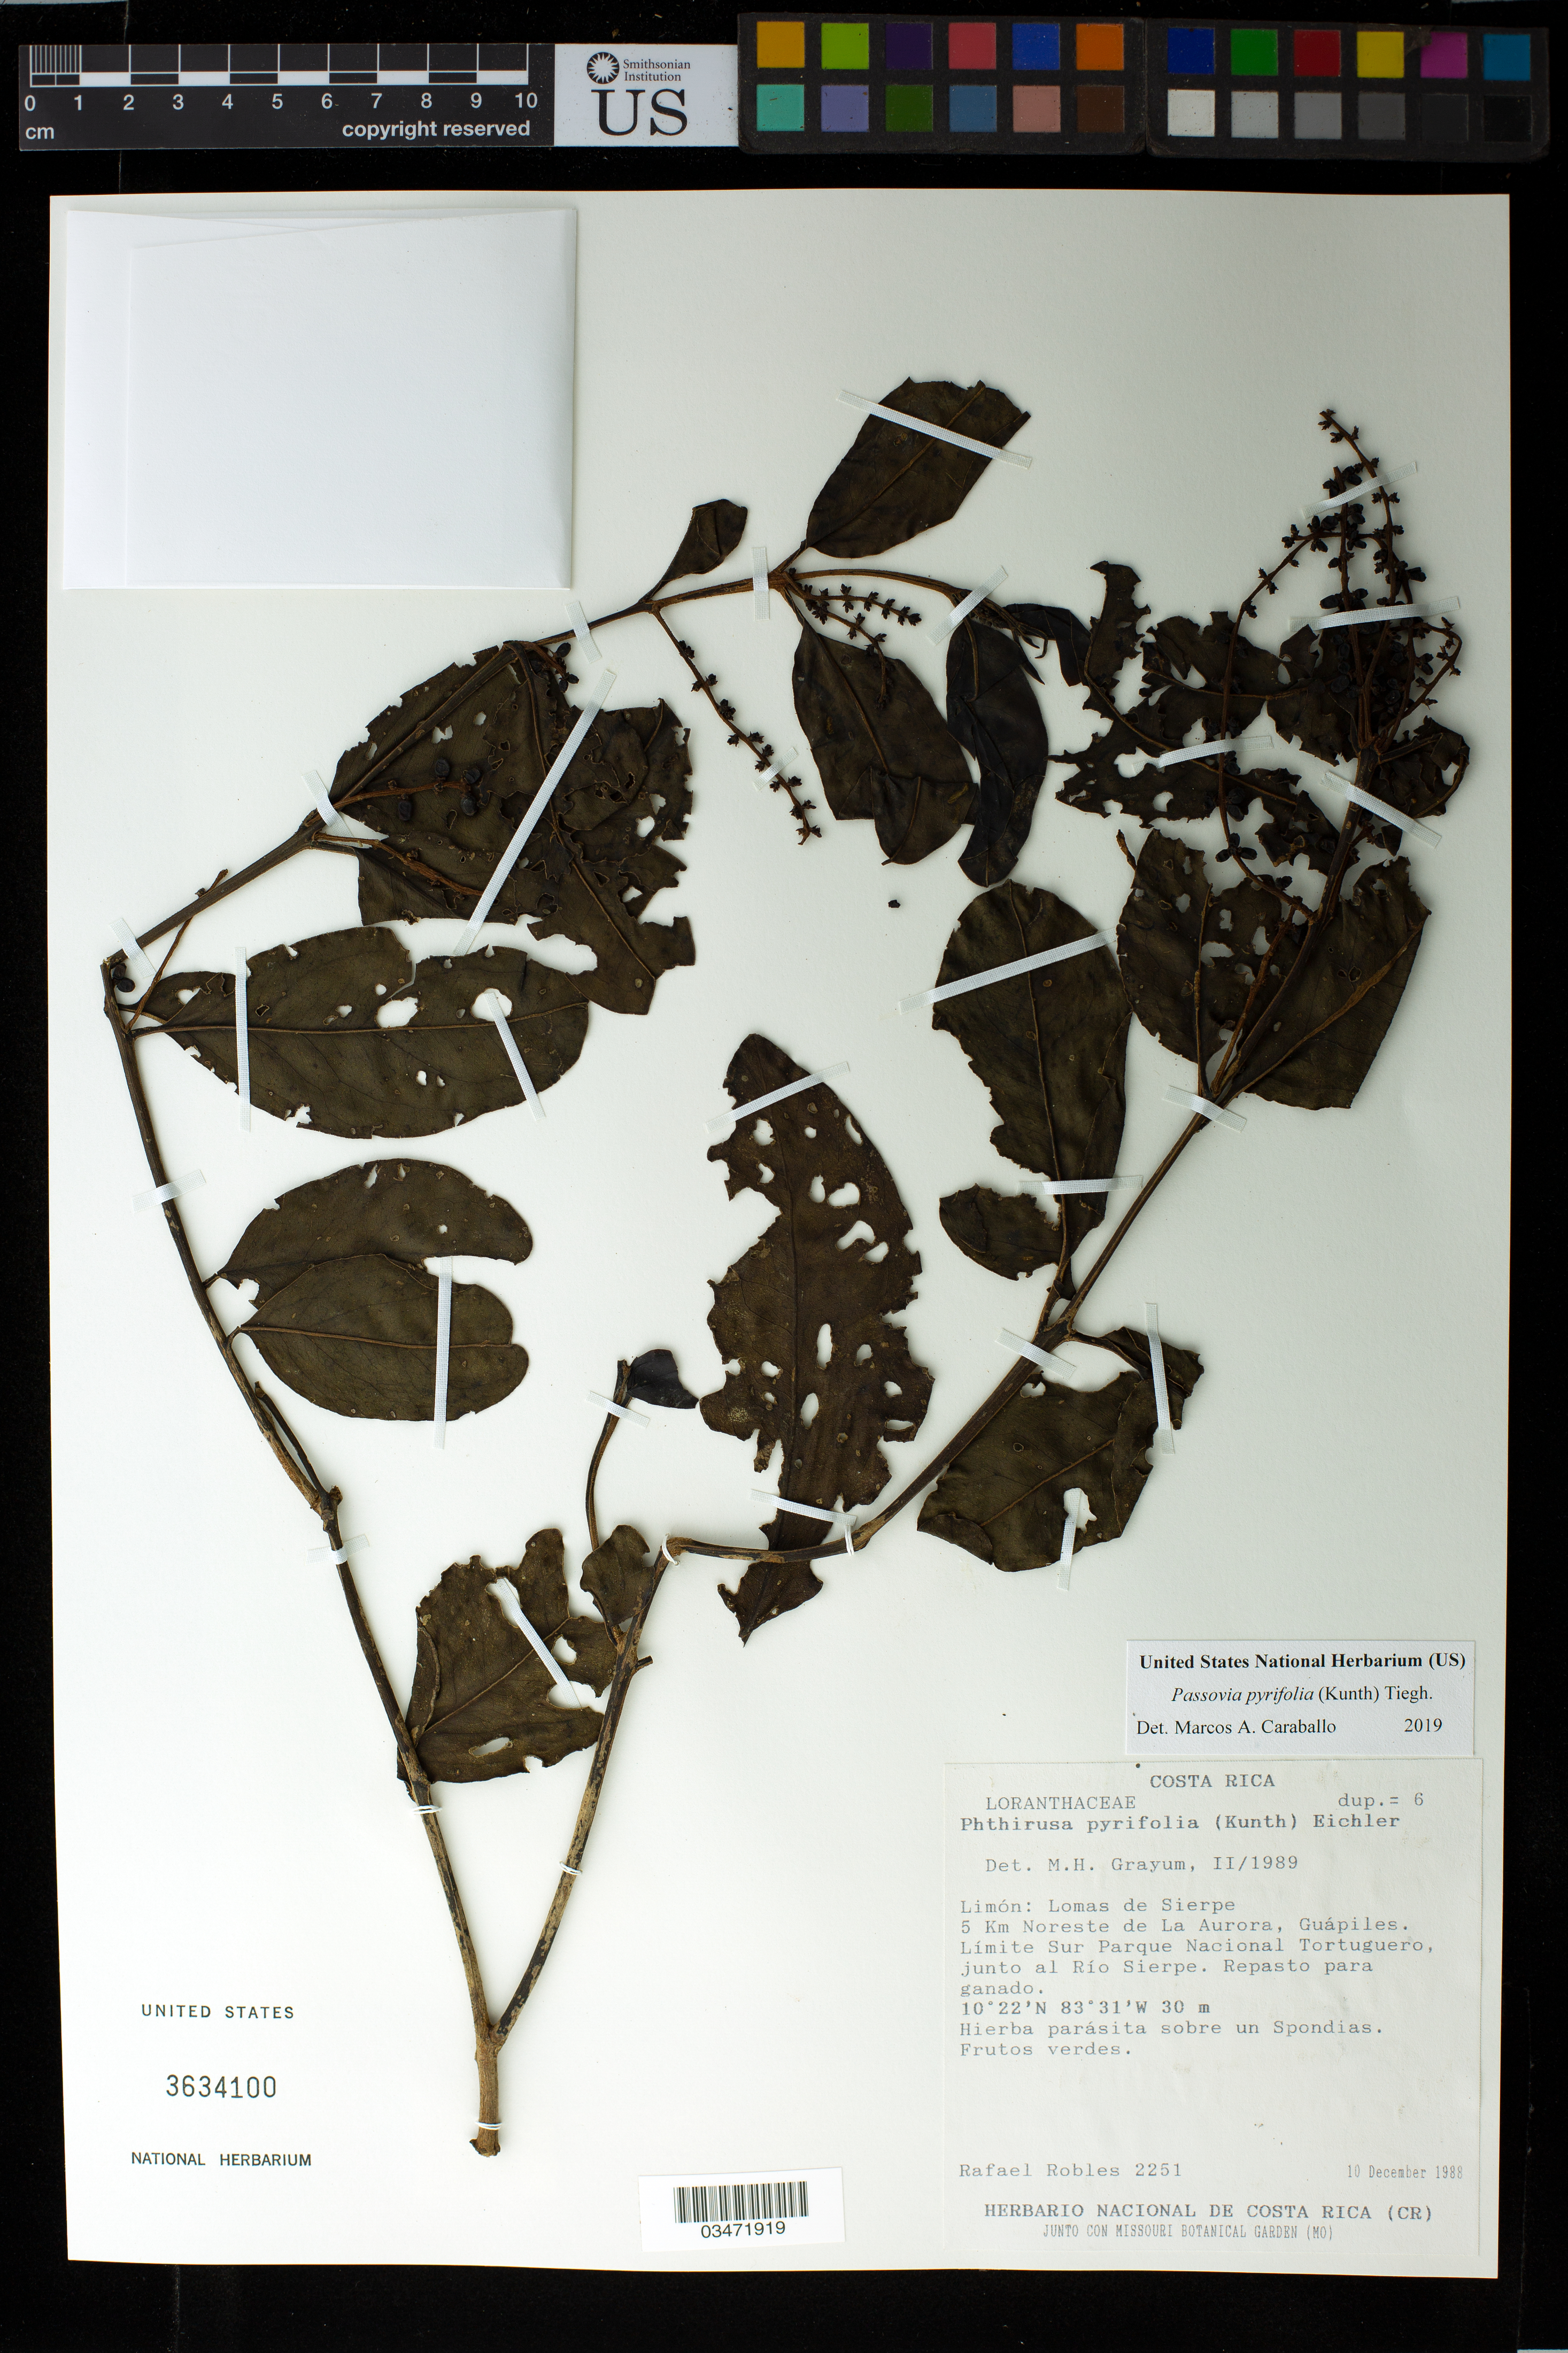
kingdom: Plantae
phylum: Tracheophyta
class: Magnoliopsida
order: Santalales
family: Loranthaceae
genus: Passovia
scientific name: Passovia pyrifolia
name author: (Kunth) Tiegh.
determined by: Caraballo-Ortiz, Marcos A., (MISS), University of Mississippi (UNITED STATES)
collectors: R. Robles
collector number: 2251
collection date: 1988-12-10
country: Costa Rica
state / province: Limón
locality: Lomas de Sierpe; 5 km noreste de La Aurora, Guápiles. Límite Sur Parque Nacional Tortuguero, junto al Río Sierpe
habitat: Repasto para ganado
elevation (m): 30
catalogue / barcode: US 3634100